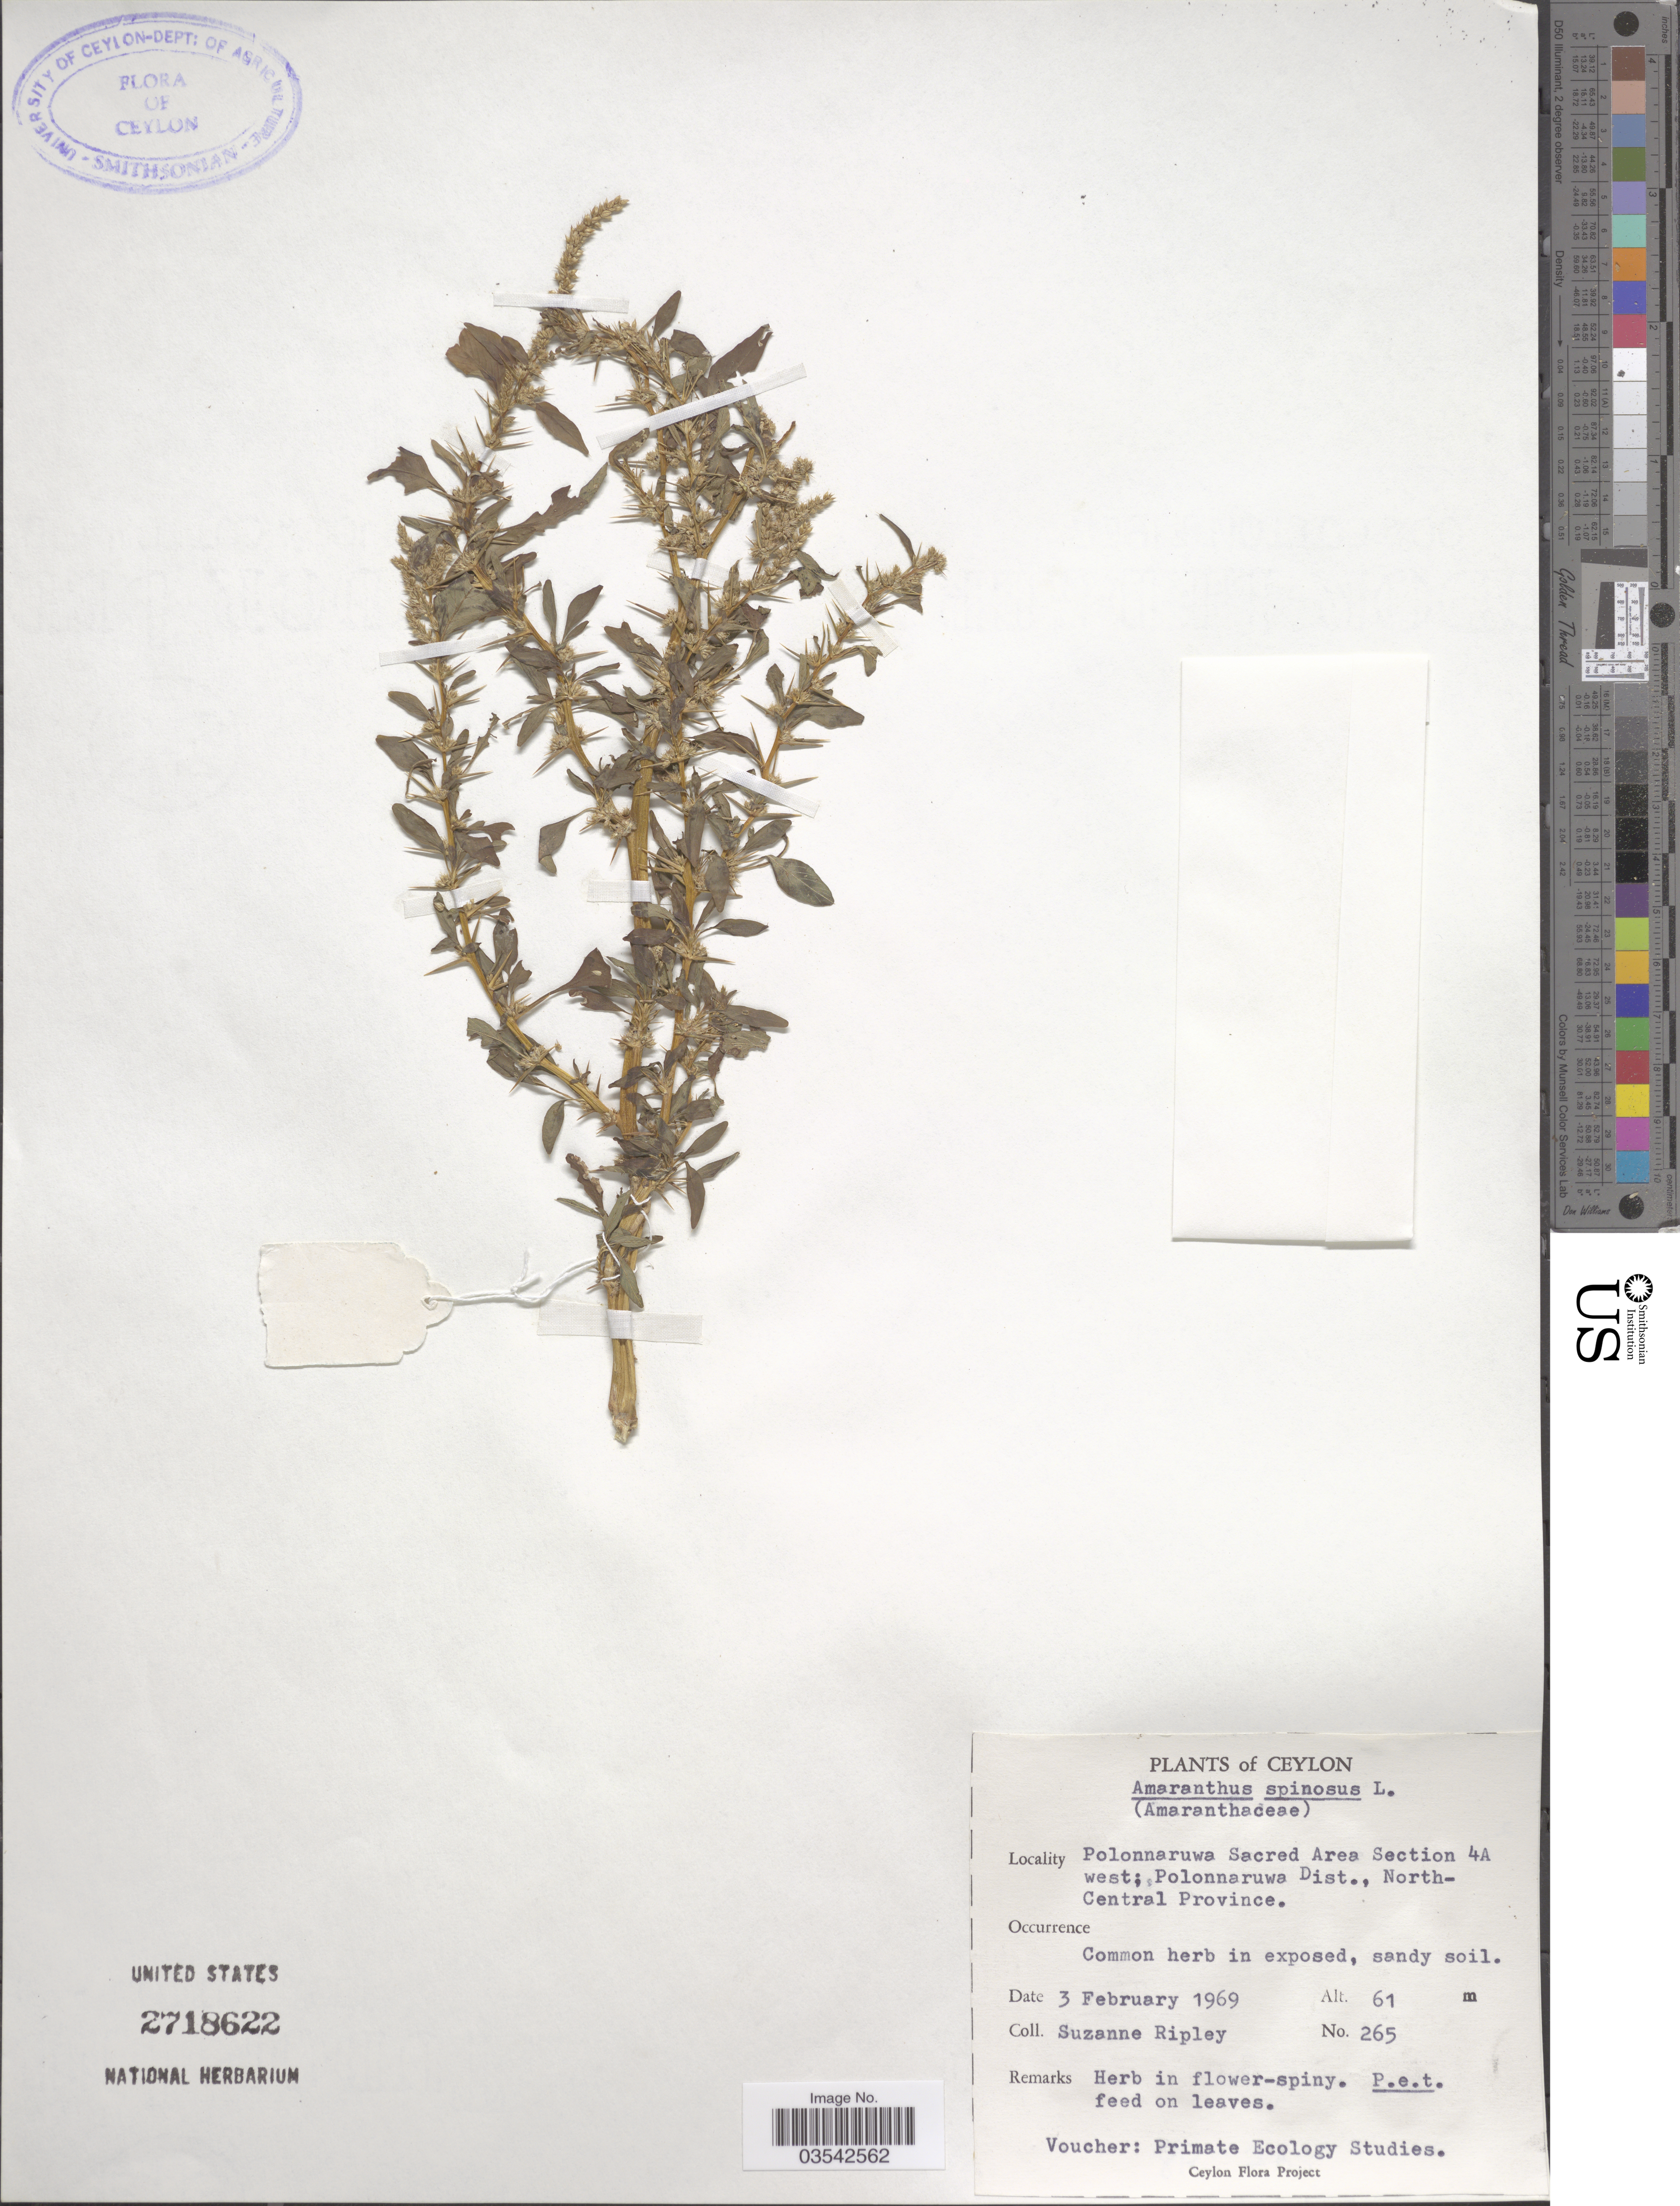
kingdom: Plantae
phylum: Tracheophyta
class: Magnoliopsida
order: Caryophyllales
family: Amaranthaceae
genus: Amaranthus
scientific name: Amaranthus spinosus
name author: L.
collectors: S. Ripley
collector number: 265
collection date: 1969-02-03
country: Sri Lanka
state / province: Central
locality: Ceylon. Polonnaruwa Sacred Area Section 4A west; Polonnaruwa Dist.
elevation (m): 61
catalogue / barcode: US 2718622